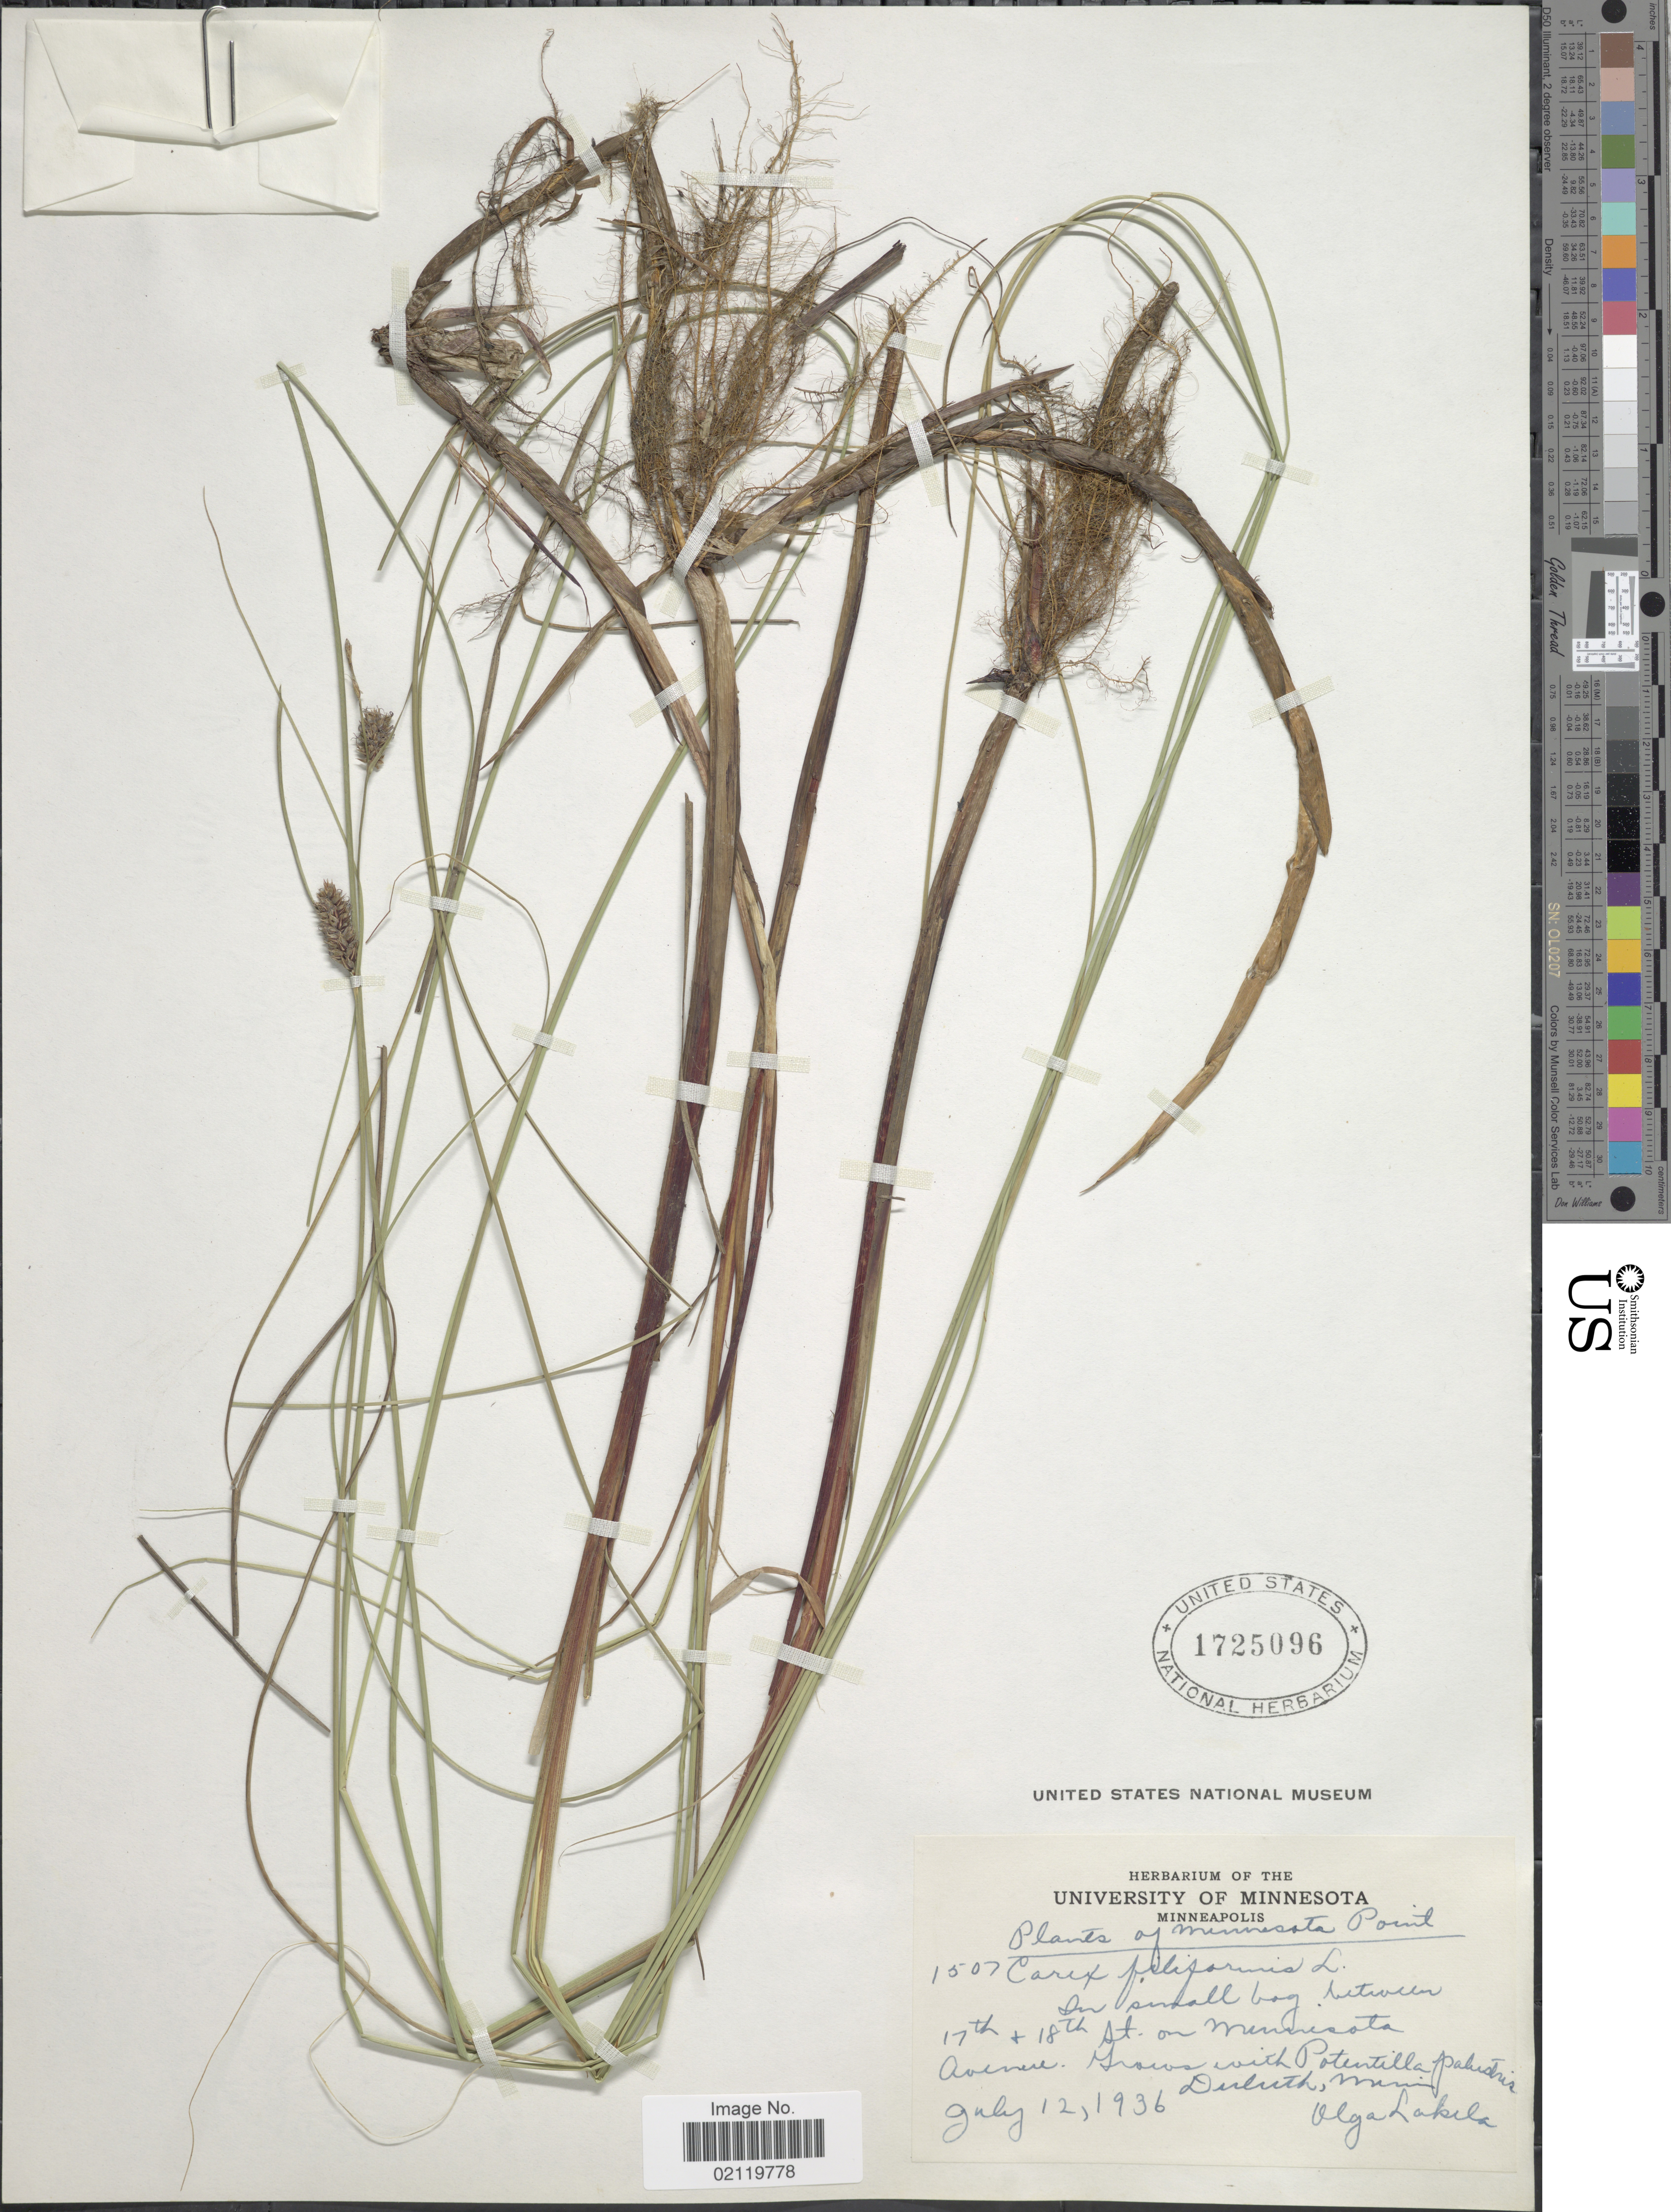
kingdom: Plantae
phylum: Tracheophyta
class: Liliopsida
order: Poales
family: Cyperaceae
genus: Carex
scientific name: Carex lasiocarpa var. americana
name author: Fernald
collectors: O. K. Lakela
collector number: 1507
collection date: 1936-07-12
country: United States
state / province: Minnesota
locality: Minnesota Point. In small bog between 17th + 18th st. on Minnesota Avenue. Duluth, Minn.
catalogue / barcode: US 1725096